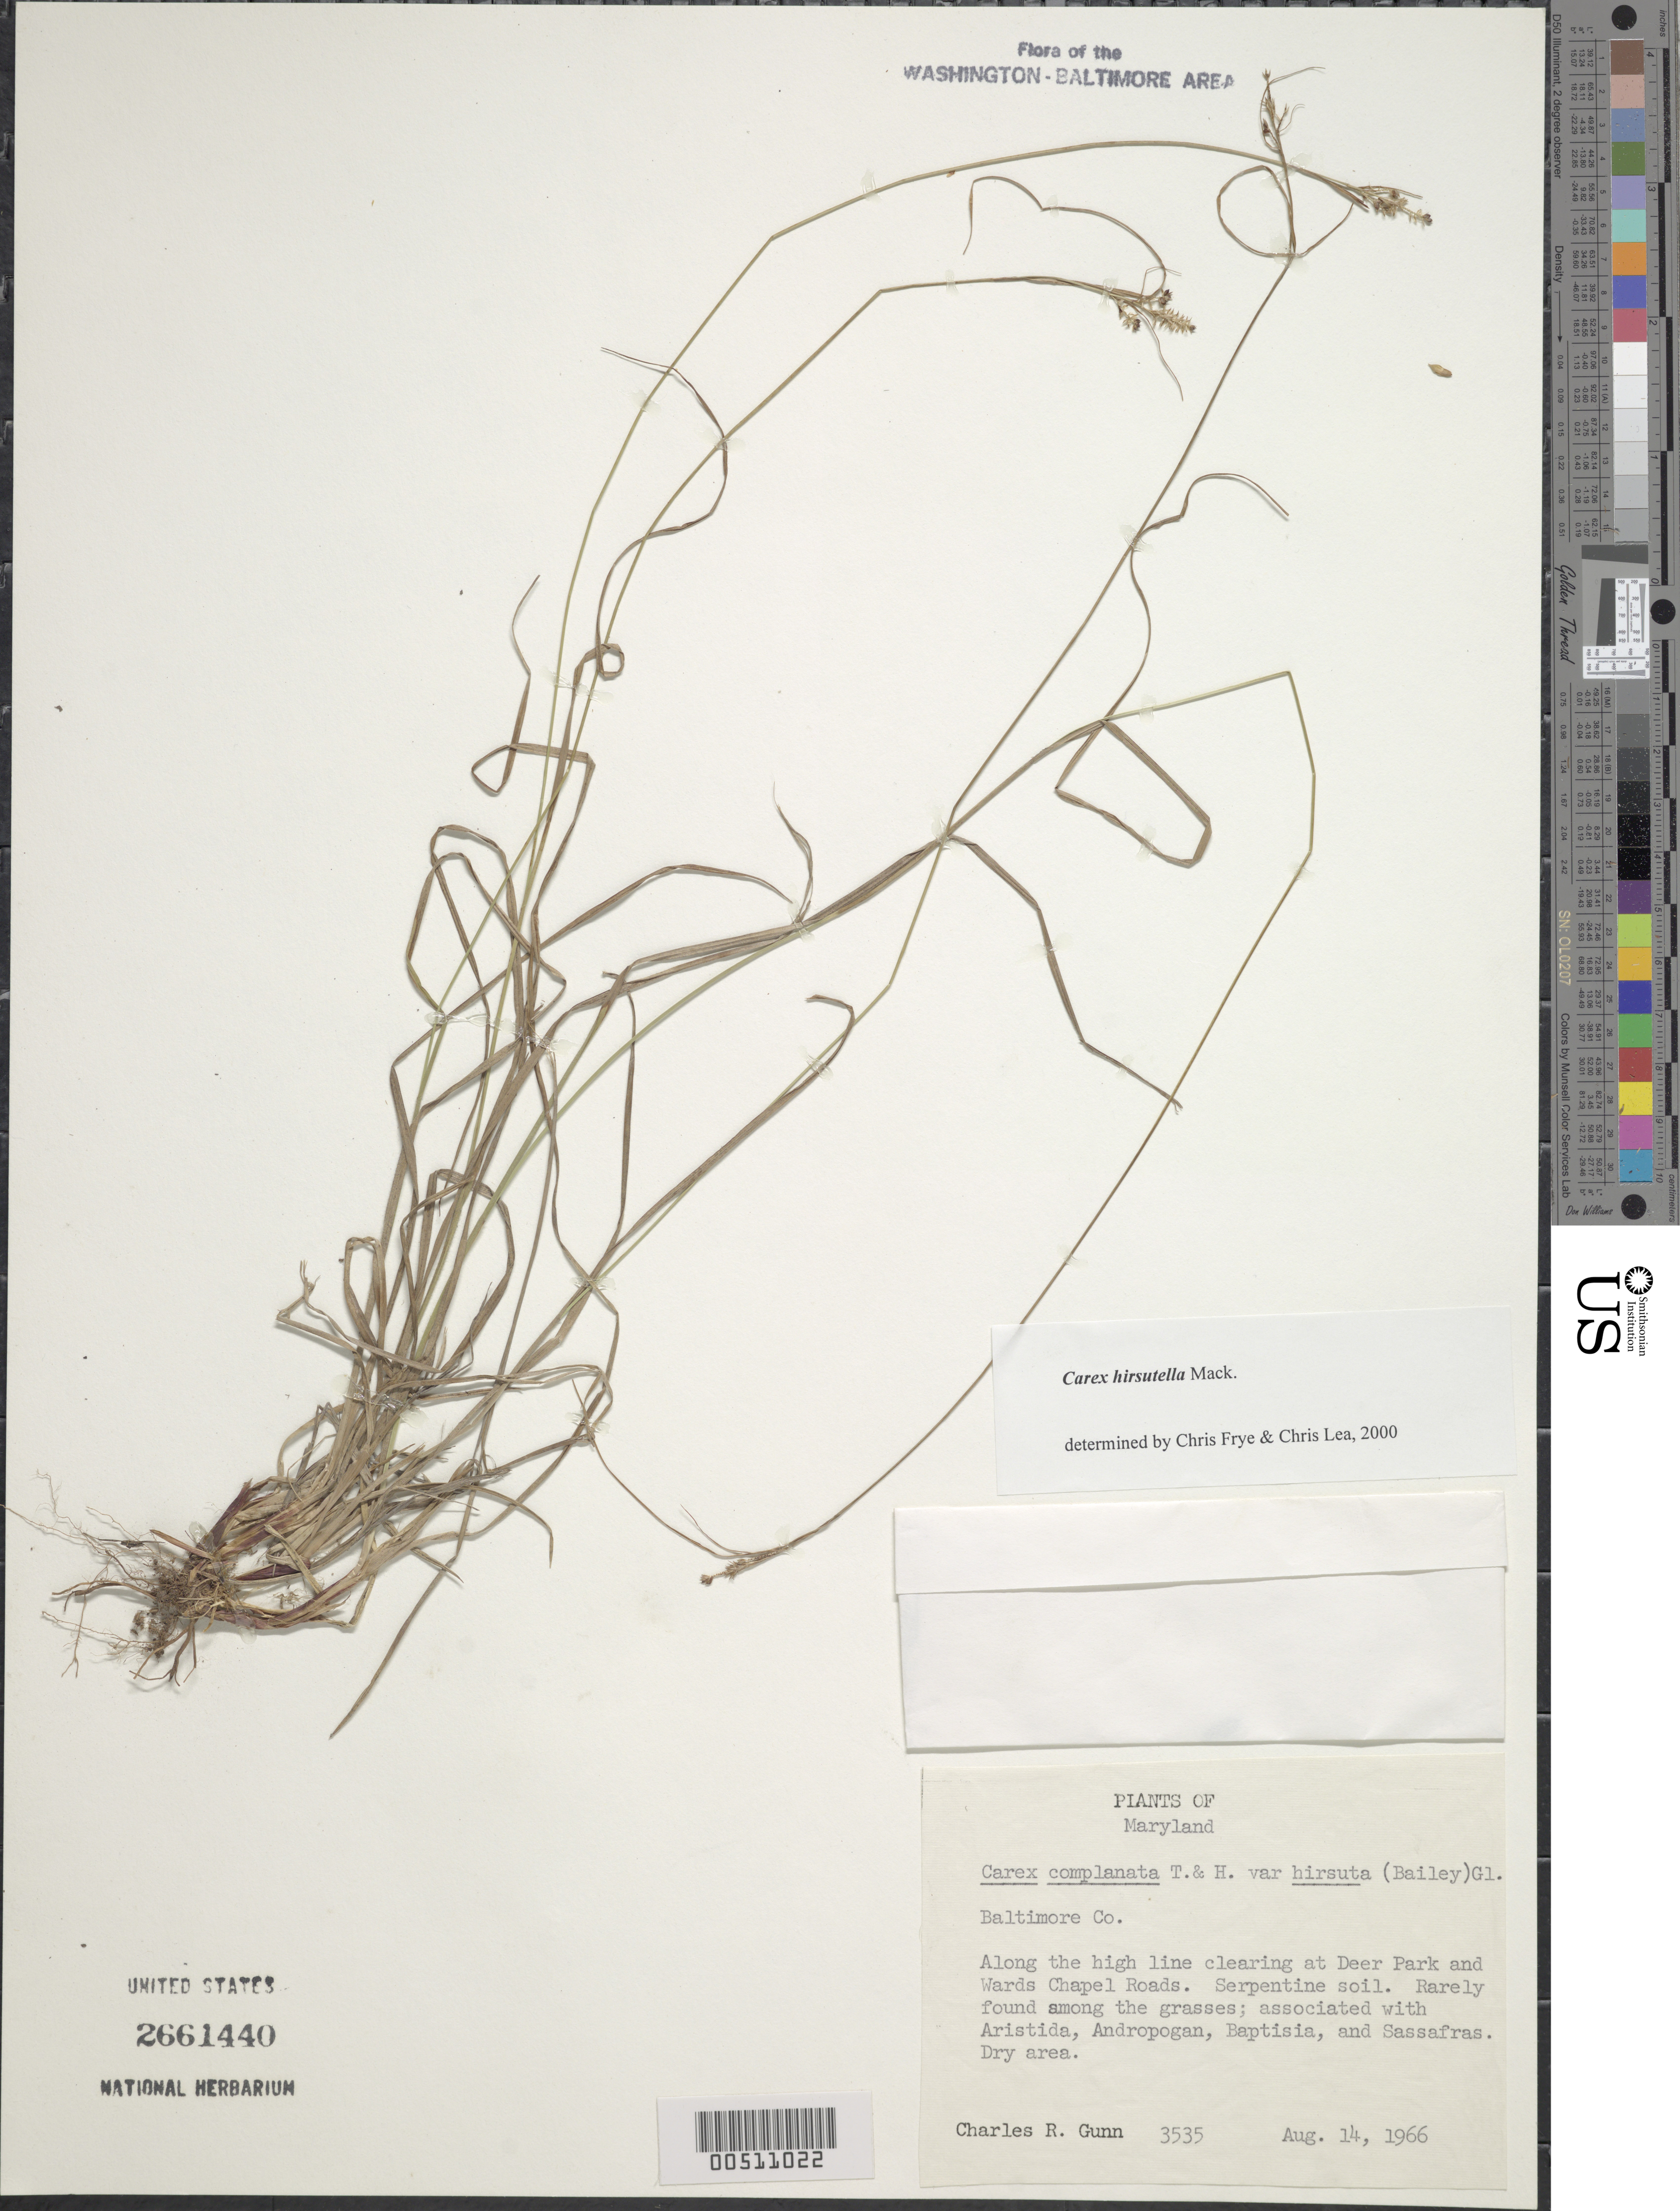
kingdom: Plantae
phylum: Tracheophyta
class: Liliopsida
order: Poales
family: Cyperaceae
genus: Carex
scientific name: Carex hirsutella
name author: Mack.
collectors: C. R. Gunn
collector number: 3535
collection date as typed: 14 Aug 1966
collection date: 1966-08-14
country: United States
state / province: Maryland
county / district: Baltimore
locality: At Deer Park and Wards Chapel Roads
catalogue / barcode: US 2661440